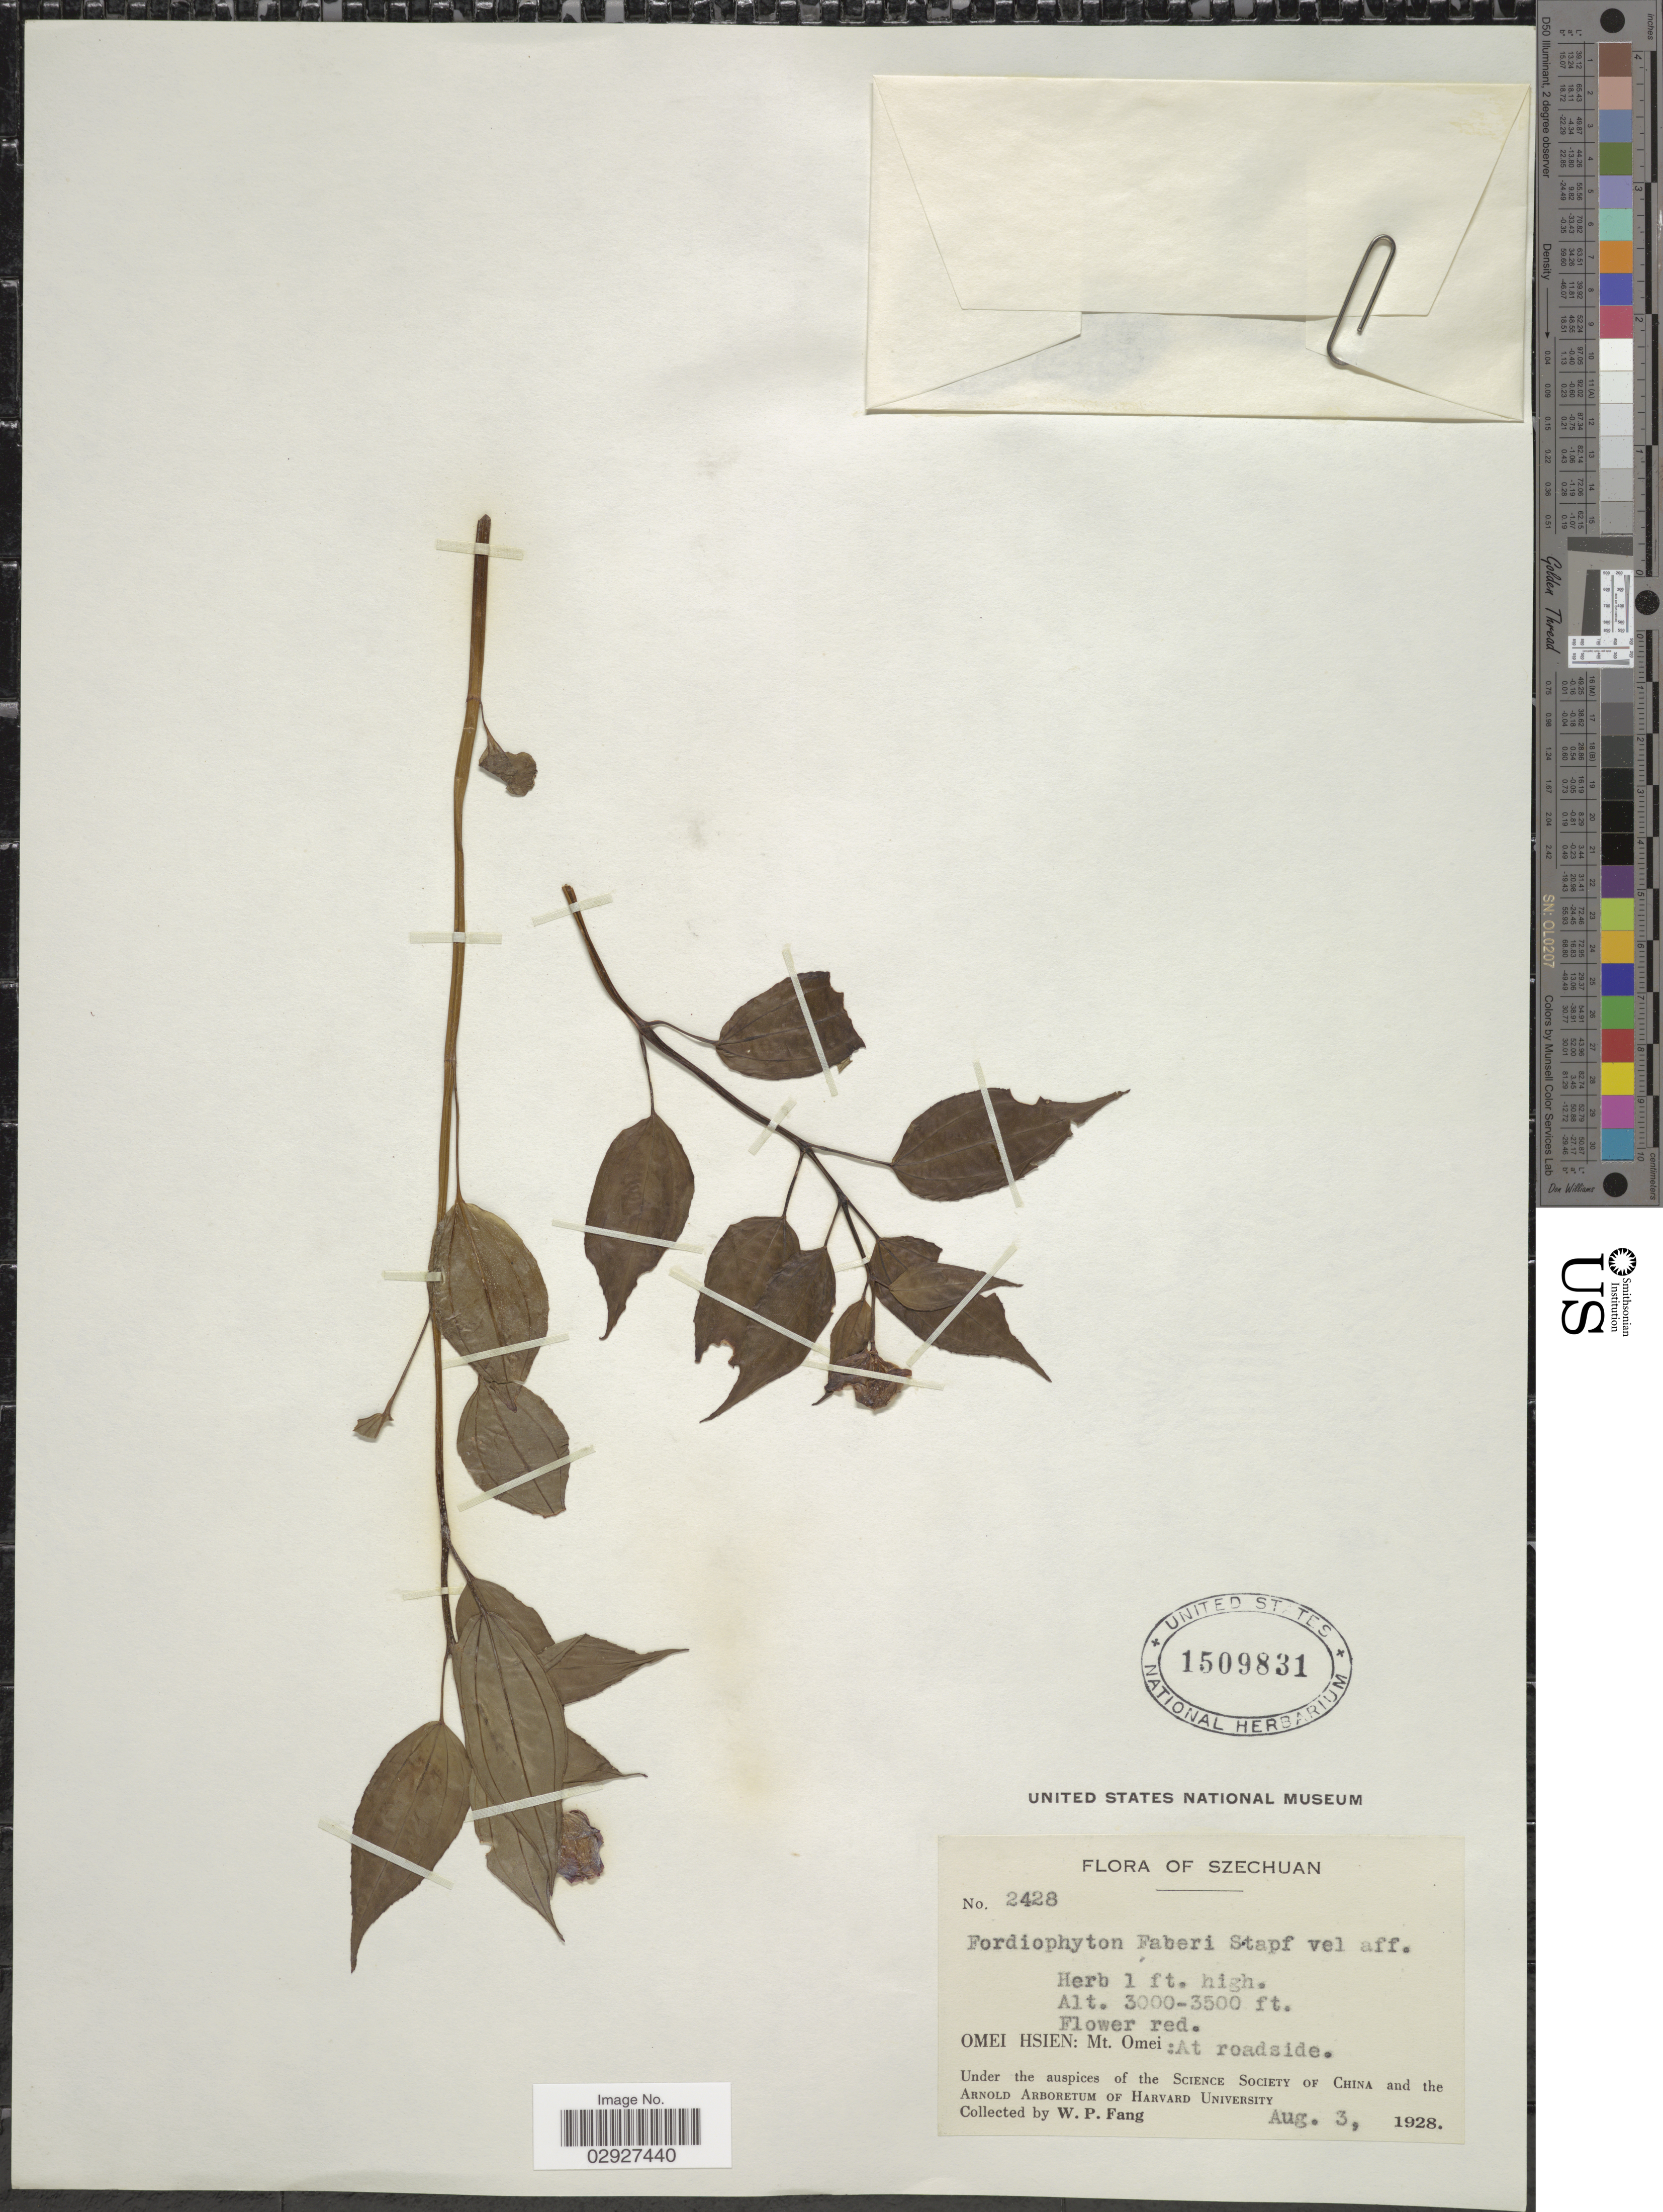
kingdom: Plantae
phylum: Tracheophyta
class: Magnoliopsida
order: Myrtales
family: Melastomataceae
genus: Fordiophyton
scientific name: Fordiophyton faberi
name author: Stapf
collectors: W. P. Fang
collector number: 2428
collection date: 1928-08-03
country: China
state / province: Sichuan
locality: Szechuan, Omei Hsien: Mt. Omei: At roadside.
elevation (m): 914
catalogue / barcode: US 1509831